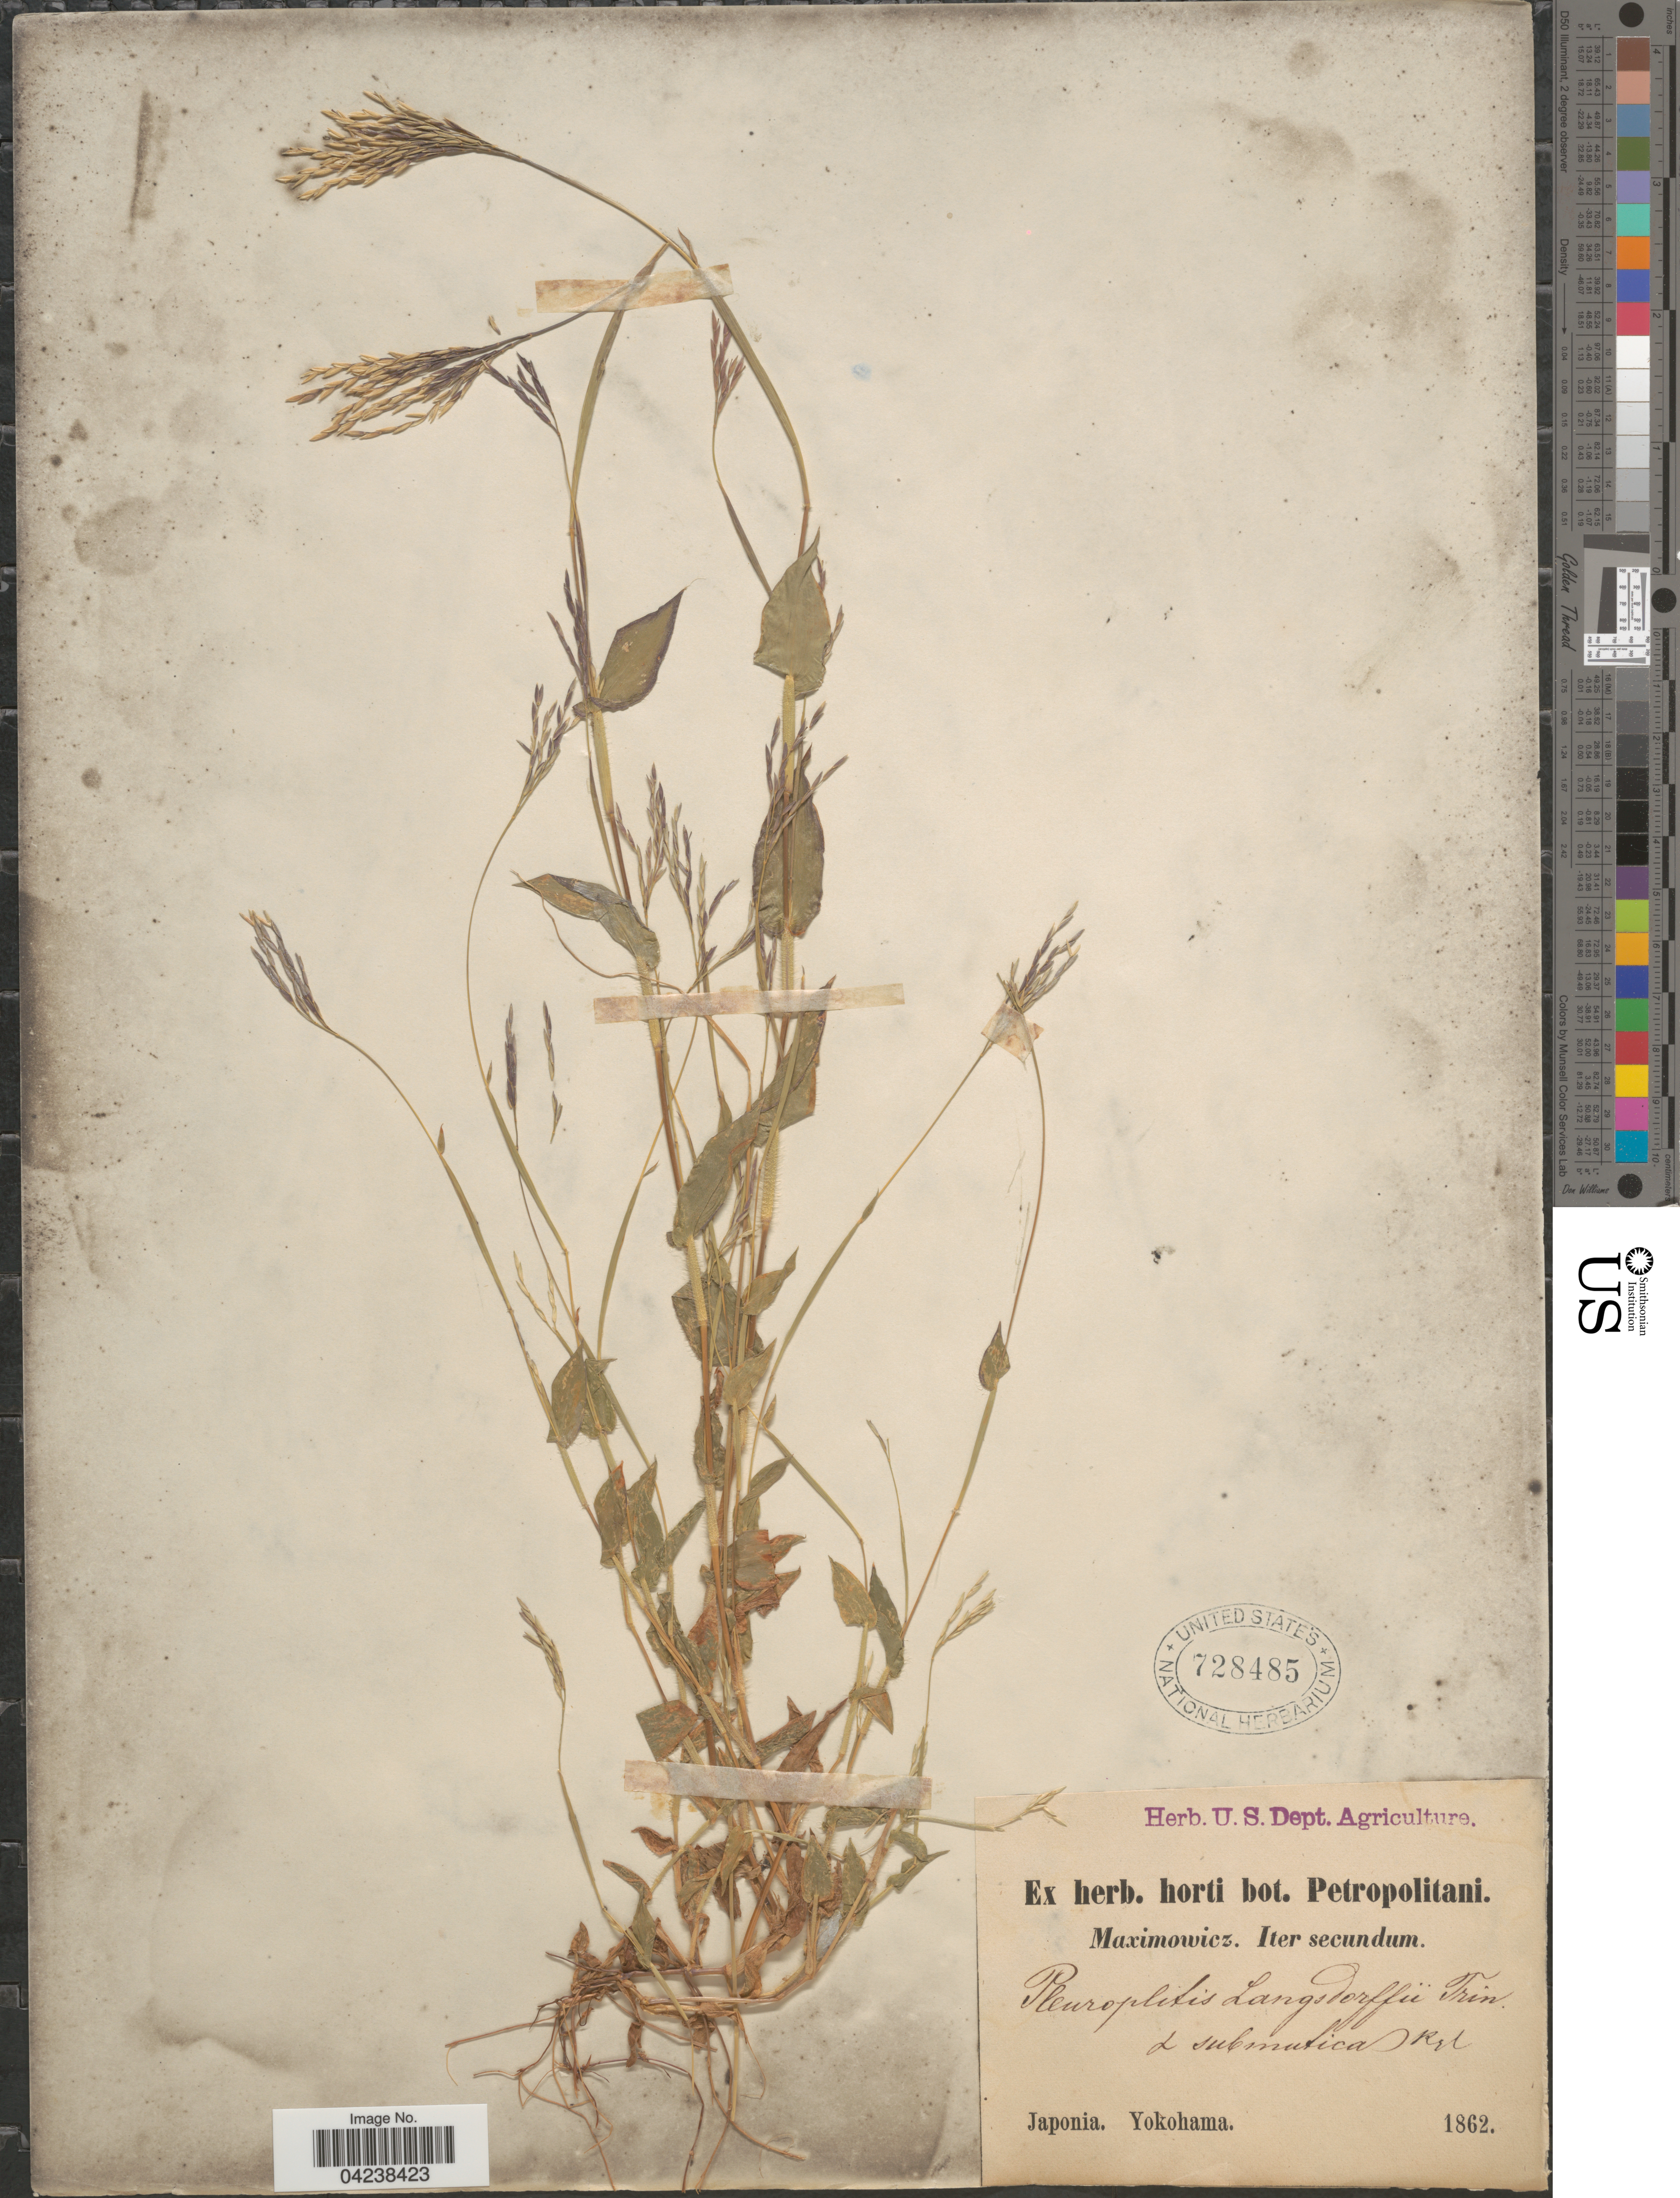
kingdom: Plantae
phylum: Tracheophyta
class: Liliopsida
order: Poales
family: Poaceae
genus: Arthraxon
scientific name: Arthraxon hispidus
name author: (Thunb.) Makino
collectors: Maximowicz, --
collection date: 1862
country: Japan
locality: Iter secundum. Japonia. Yokohama.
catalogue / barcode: US 728485